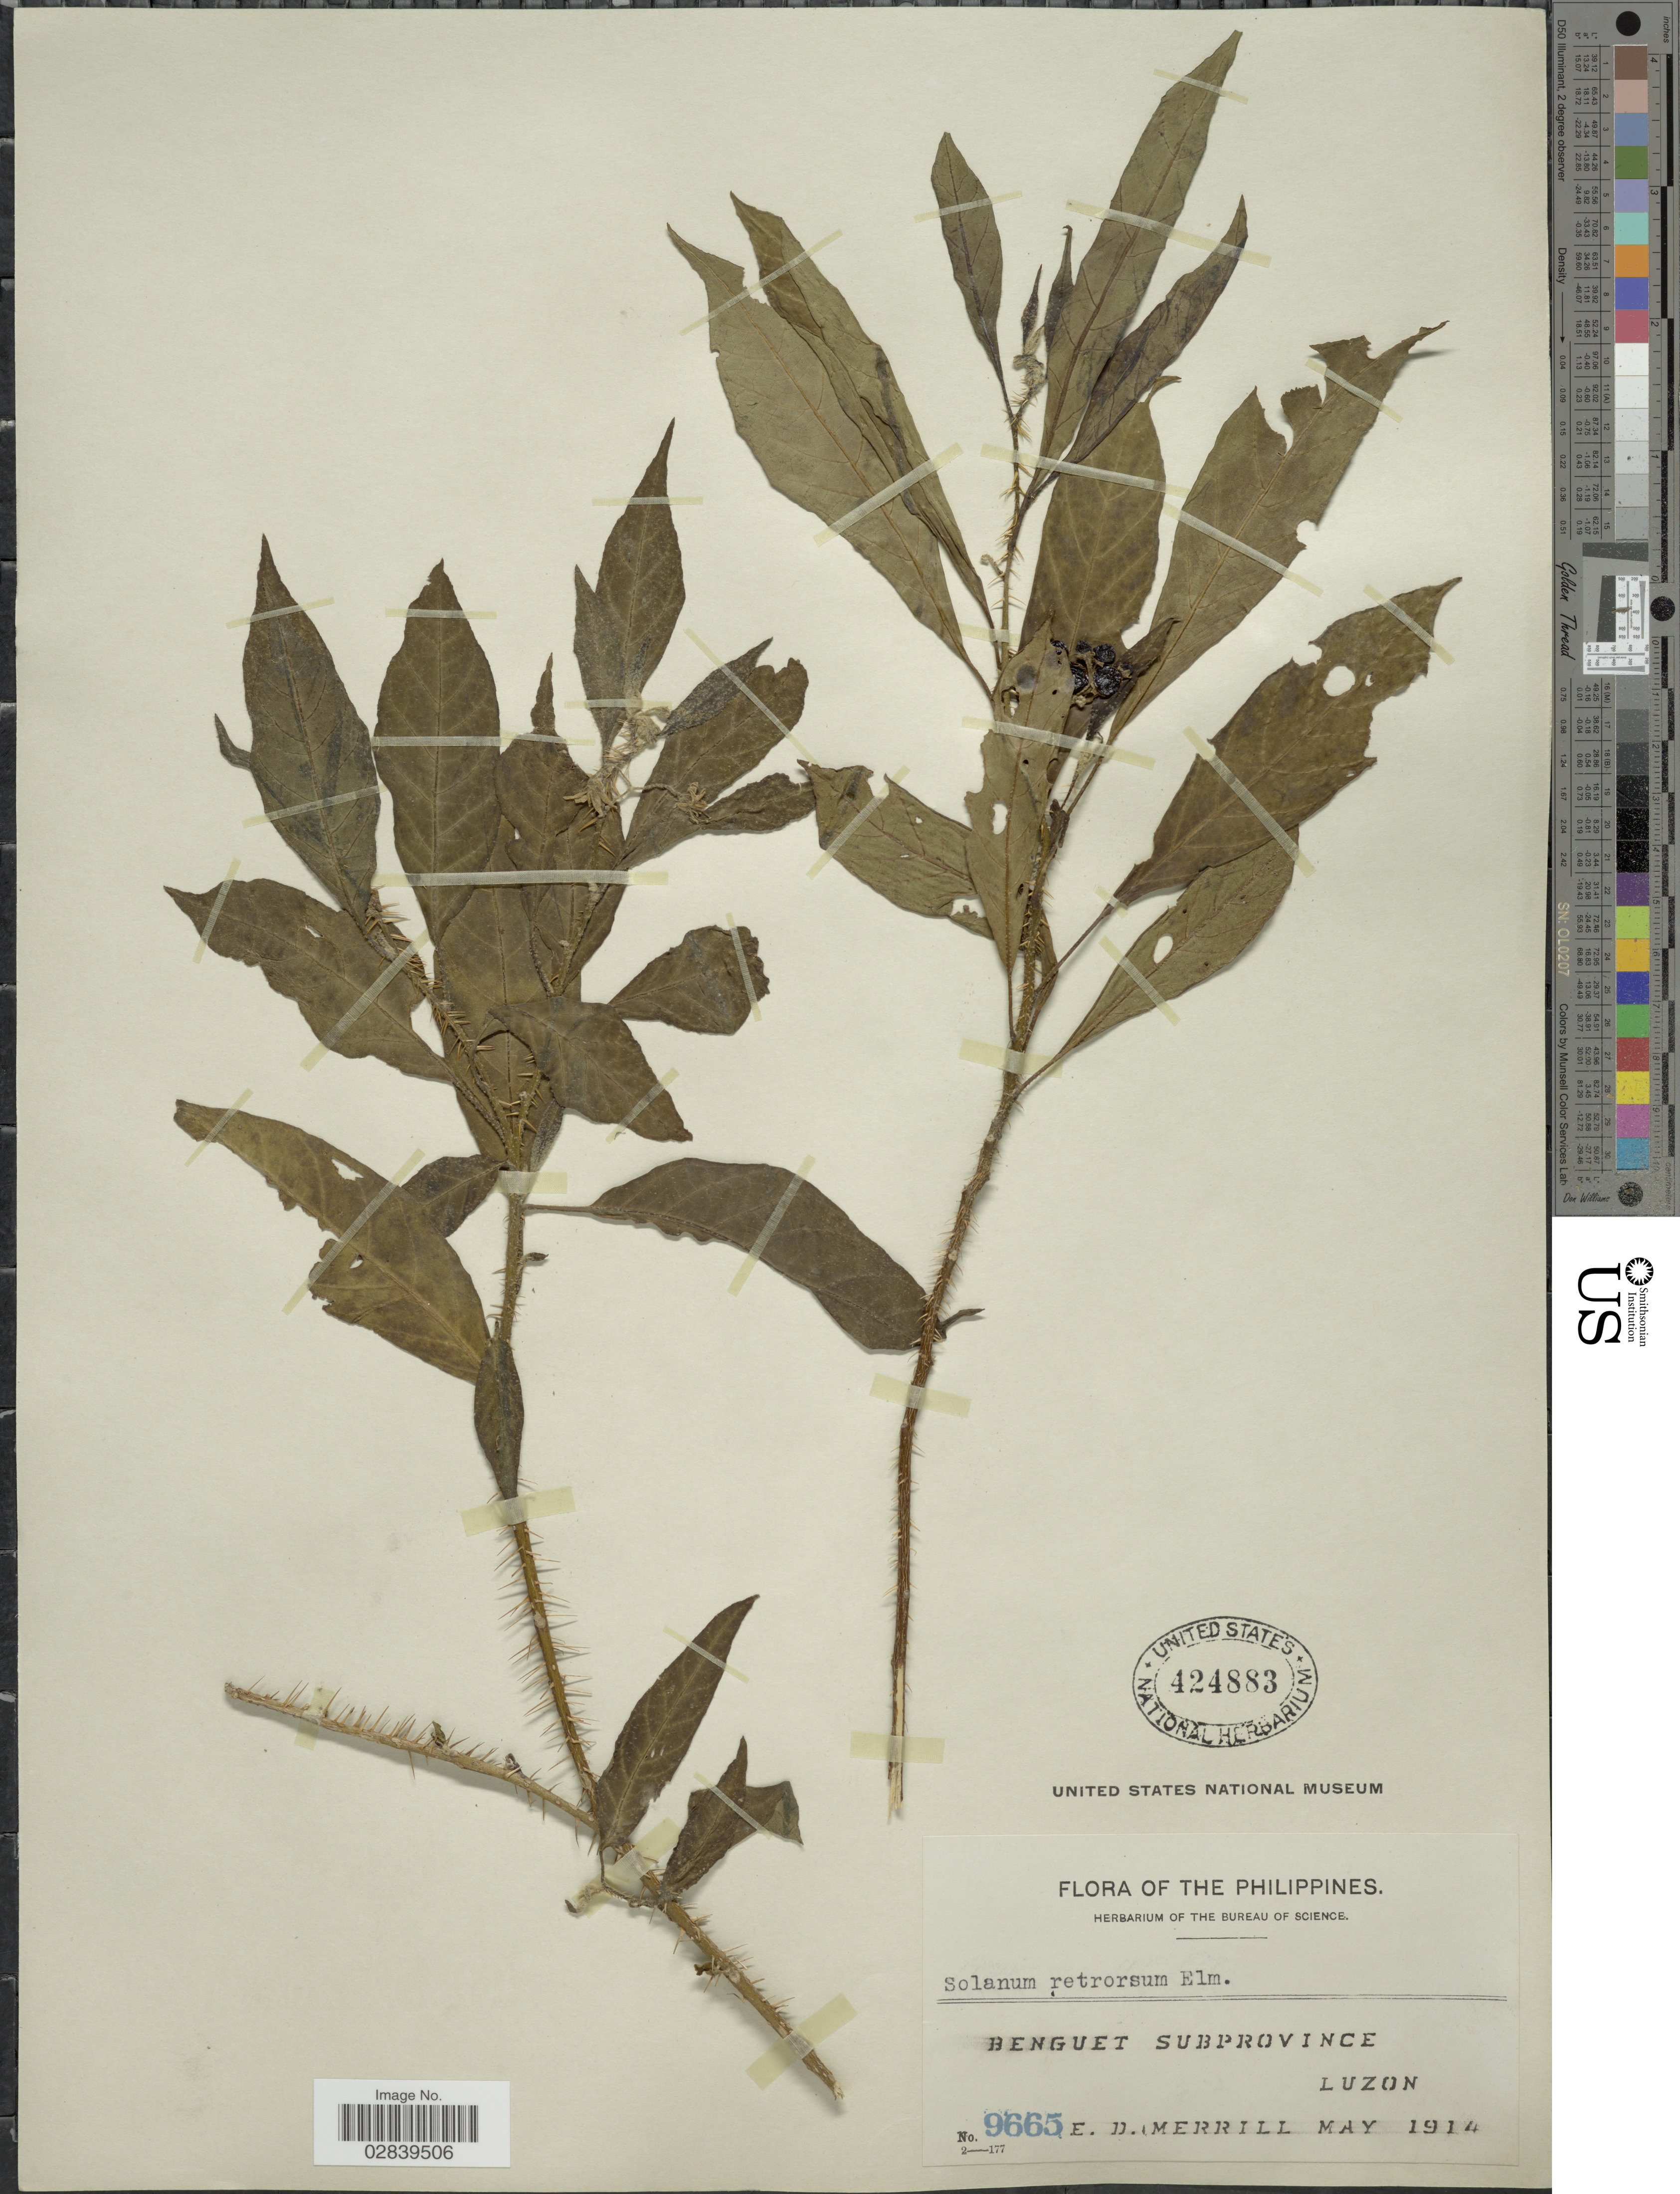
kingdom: Plantae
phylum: Tracheophyta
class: Magnoliopsida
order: Solanales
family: Solanaceae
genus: Solanum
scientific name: Solanum retrorsum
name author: Elmer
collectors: E. D. Merrill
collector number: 9665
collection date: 1914-05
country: Philippines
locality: Benguet Subprovince, Luzon.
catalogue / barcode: US 424883